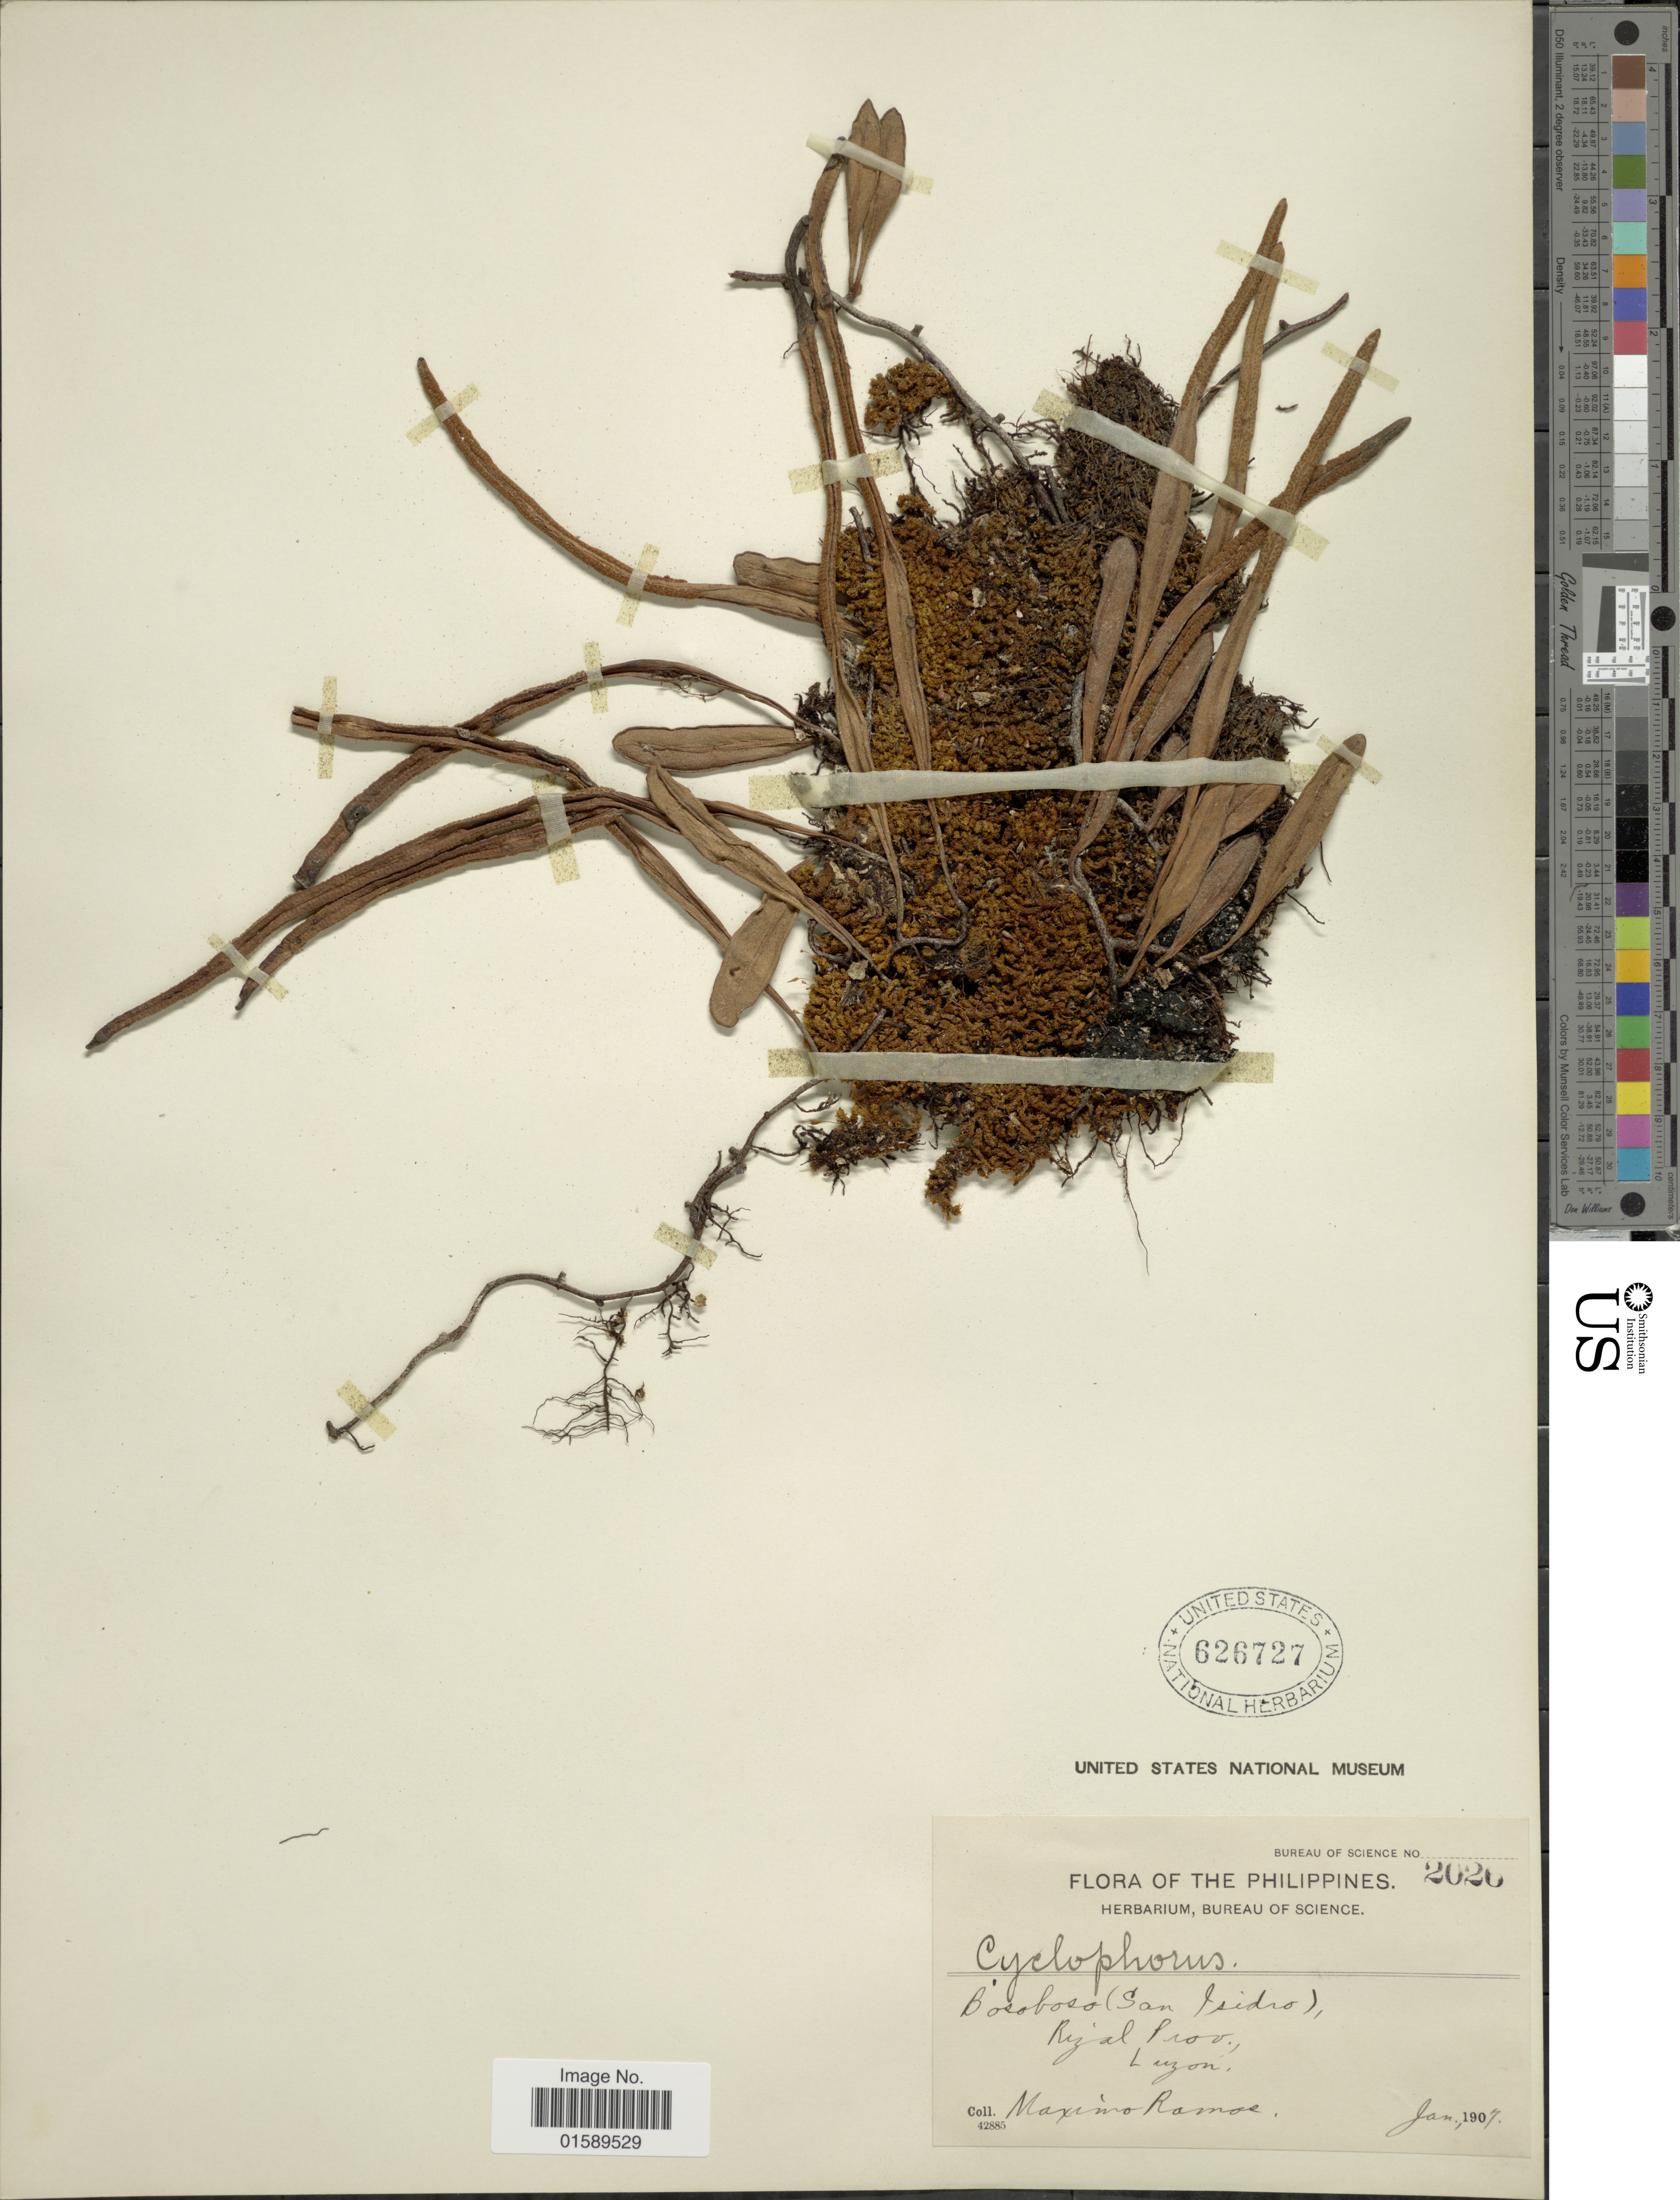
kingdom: Plantae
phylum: Tracheophyta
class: Polypodiopsida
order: Polypodiales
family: Polypodiaceae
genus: Pyrrosia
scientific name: Pyrrosia lanceolata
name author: (L.) Farw.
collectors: M. Ramos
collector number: Bureau of science 2026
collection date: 1907-01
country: Philippines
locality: Bosoboso (san Isidoro), Rizal Prov. Luzon.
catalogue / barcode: US 626727